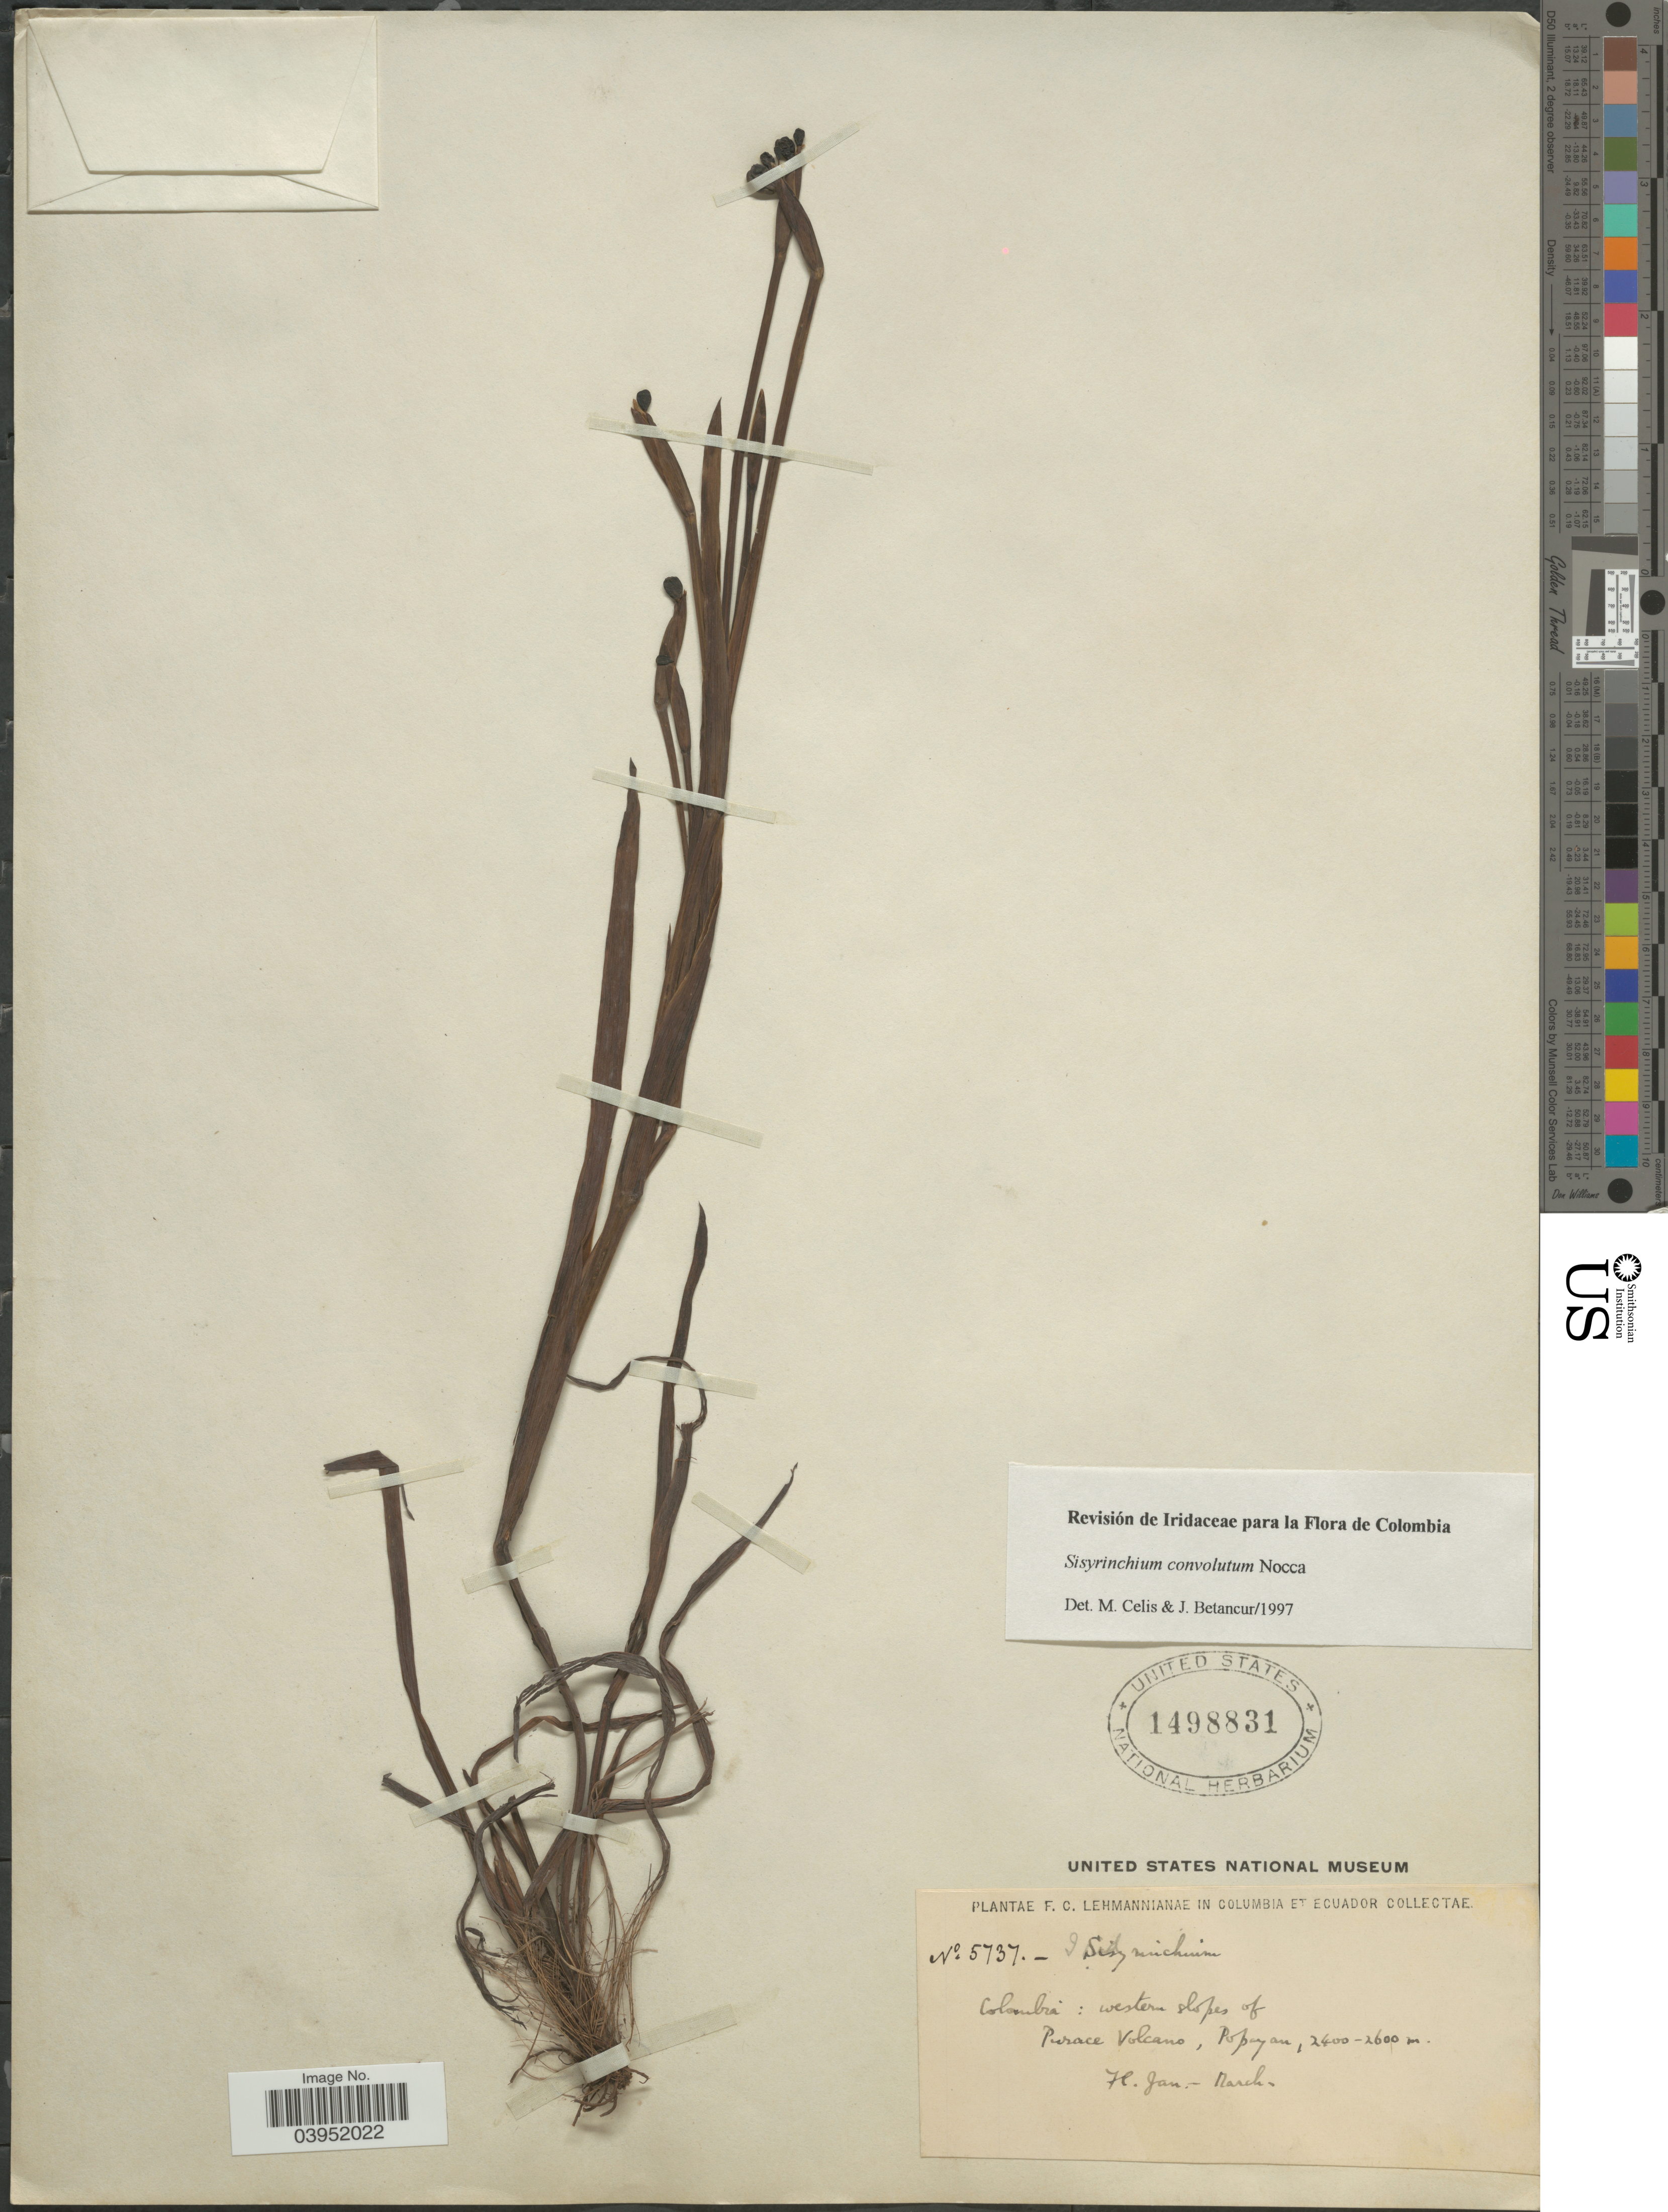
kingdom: Plantae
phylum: Tracheophyta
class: Liliopsida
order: Asparagales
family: Iridaceae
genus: Sisyrinchium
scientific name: Sisyrinchium convolutum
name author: Nocca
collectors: F. C. Lehmann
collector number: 5737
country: Colombia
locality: Western slopes of Purace Volcano, Popayan.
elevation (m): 2400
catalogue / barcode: US 1498831